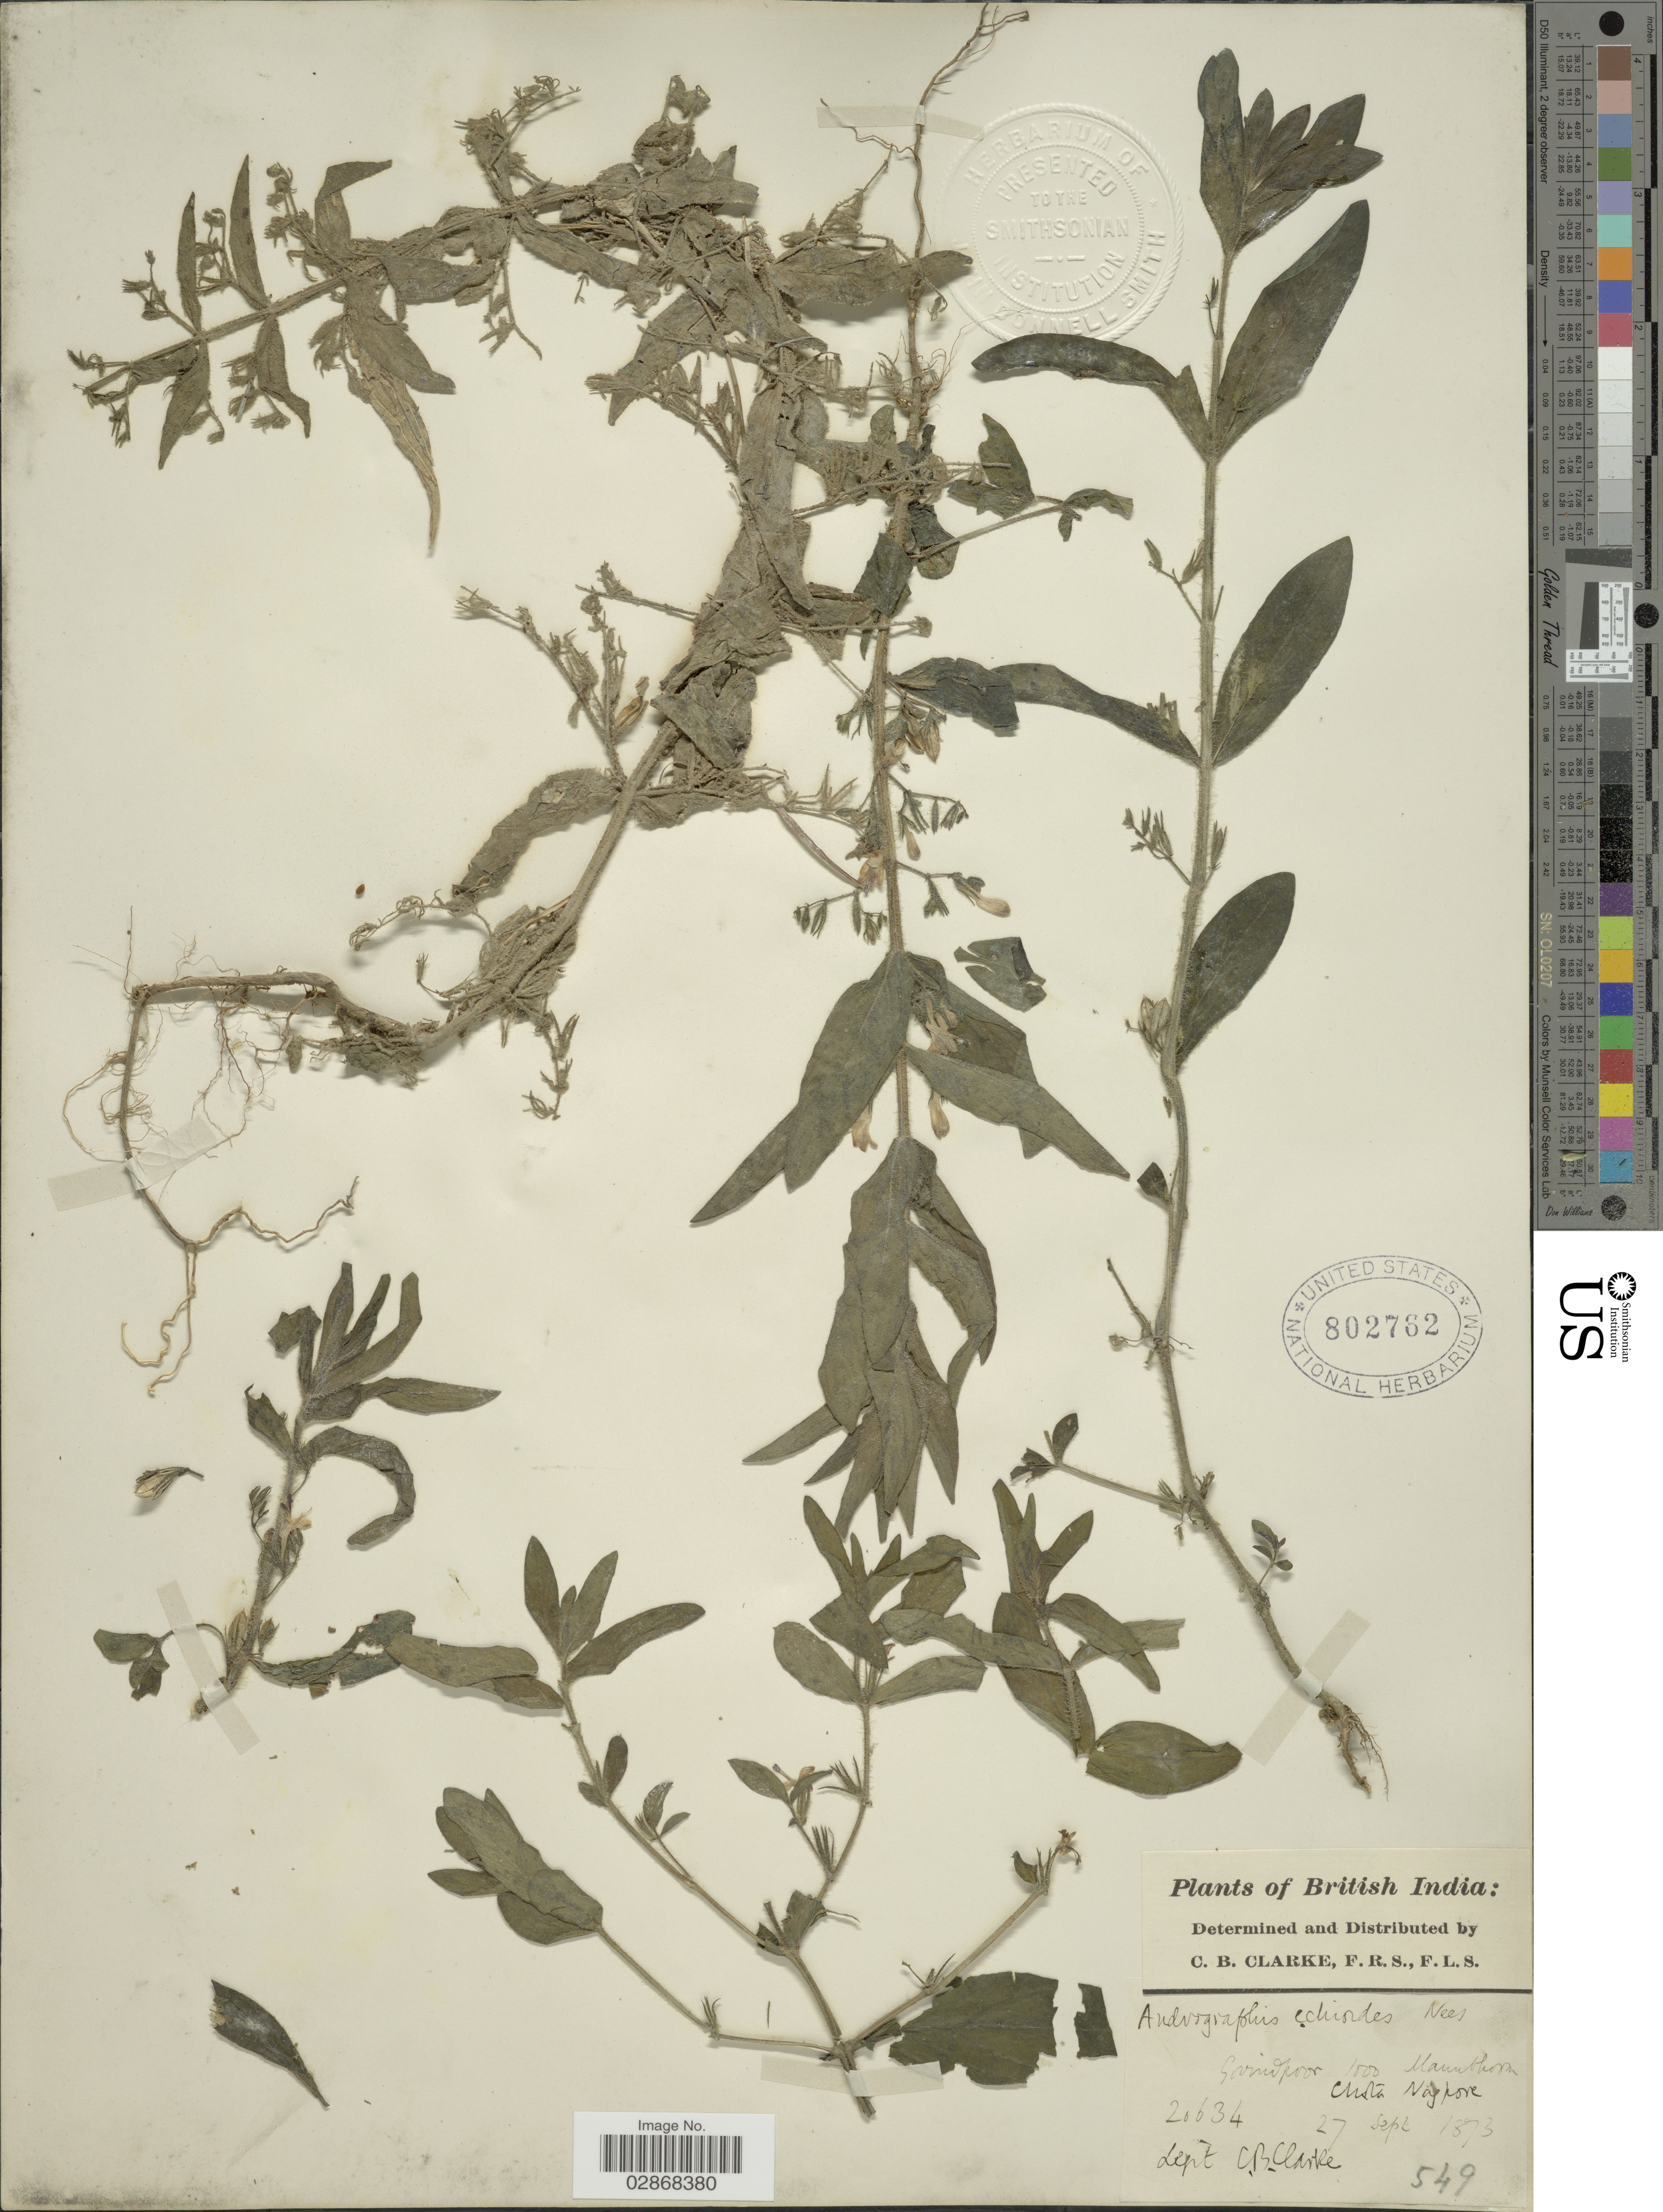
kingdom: Plantae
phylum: Tracheophyta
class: Magnoliopsida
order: Lamiales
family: Acanthaceae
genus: Andrographis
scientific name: Andrographis echioides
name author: (L.) Nees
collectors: C. B. Clarke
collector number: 20634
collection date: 1873-09-27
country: India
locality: Govindpoor. Maunthoom. Mota Nagpore. British India.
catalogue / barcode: US 802762